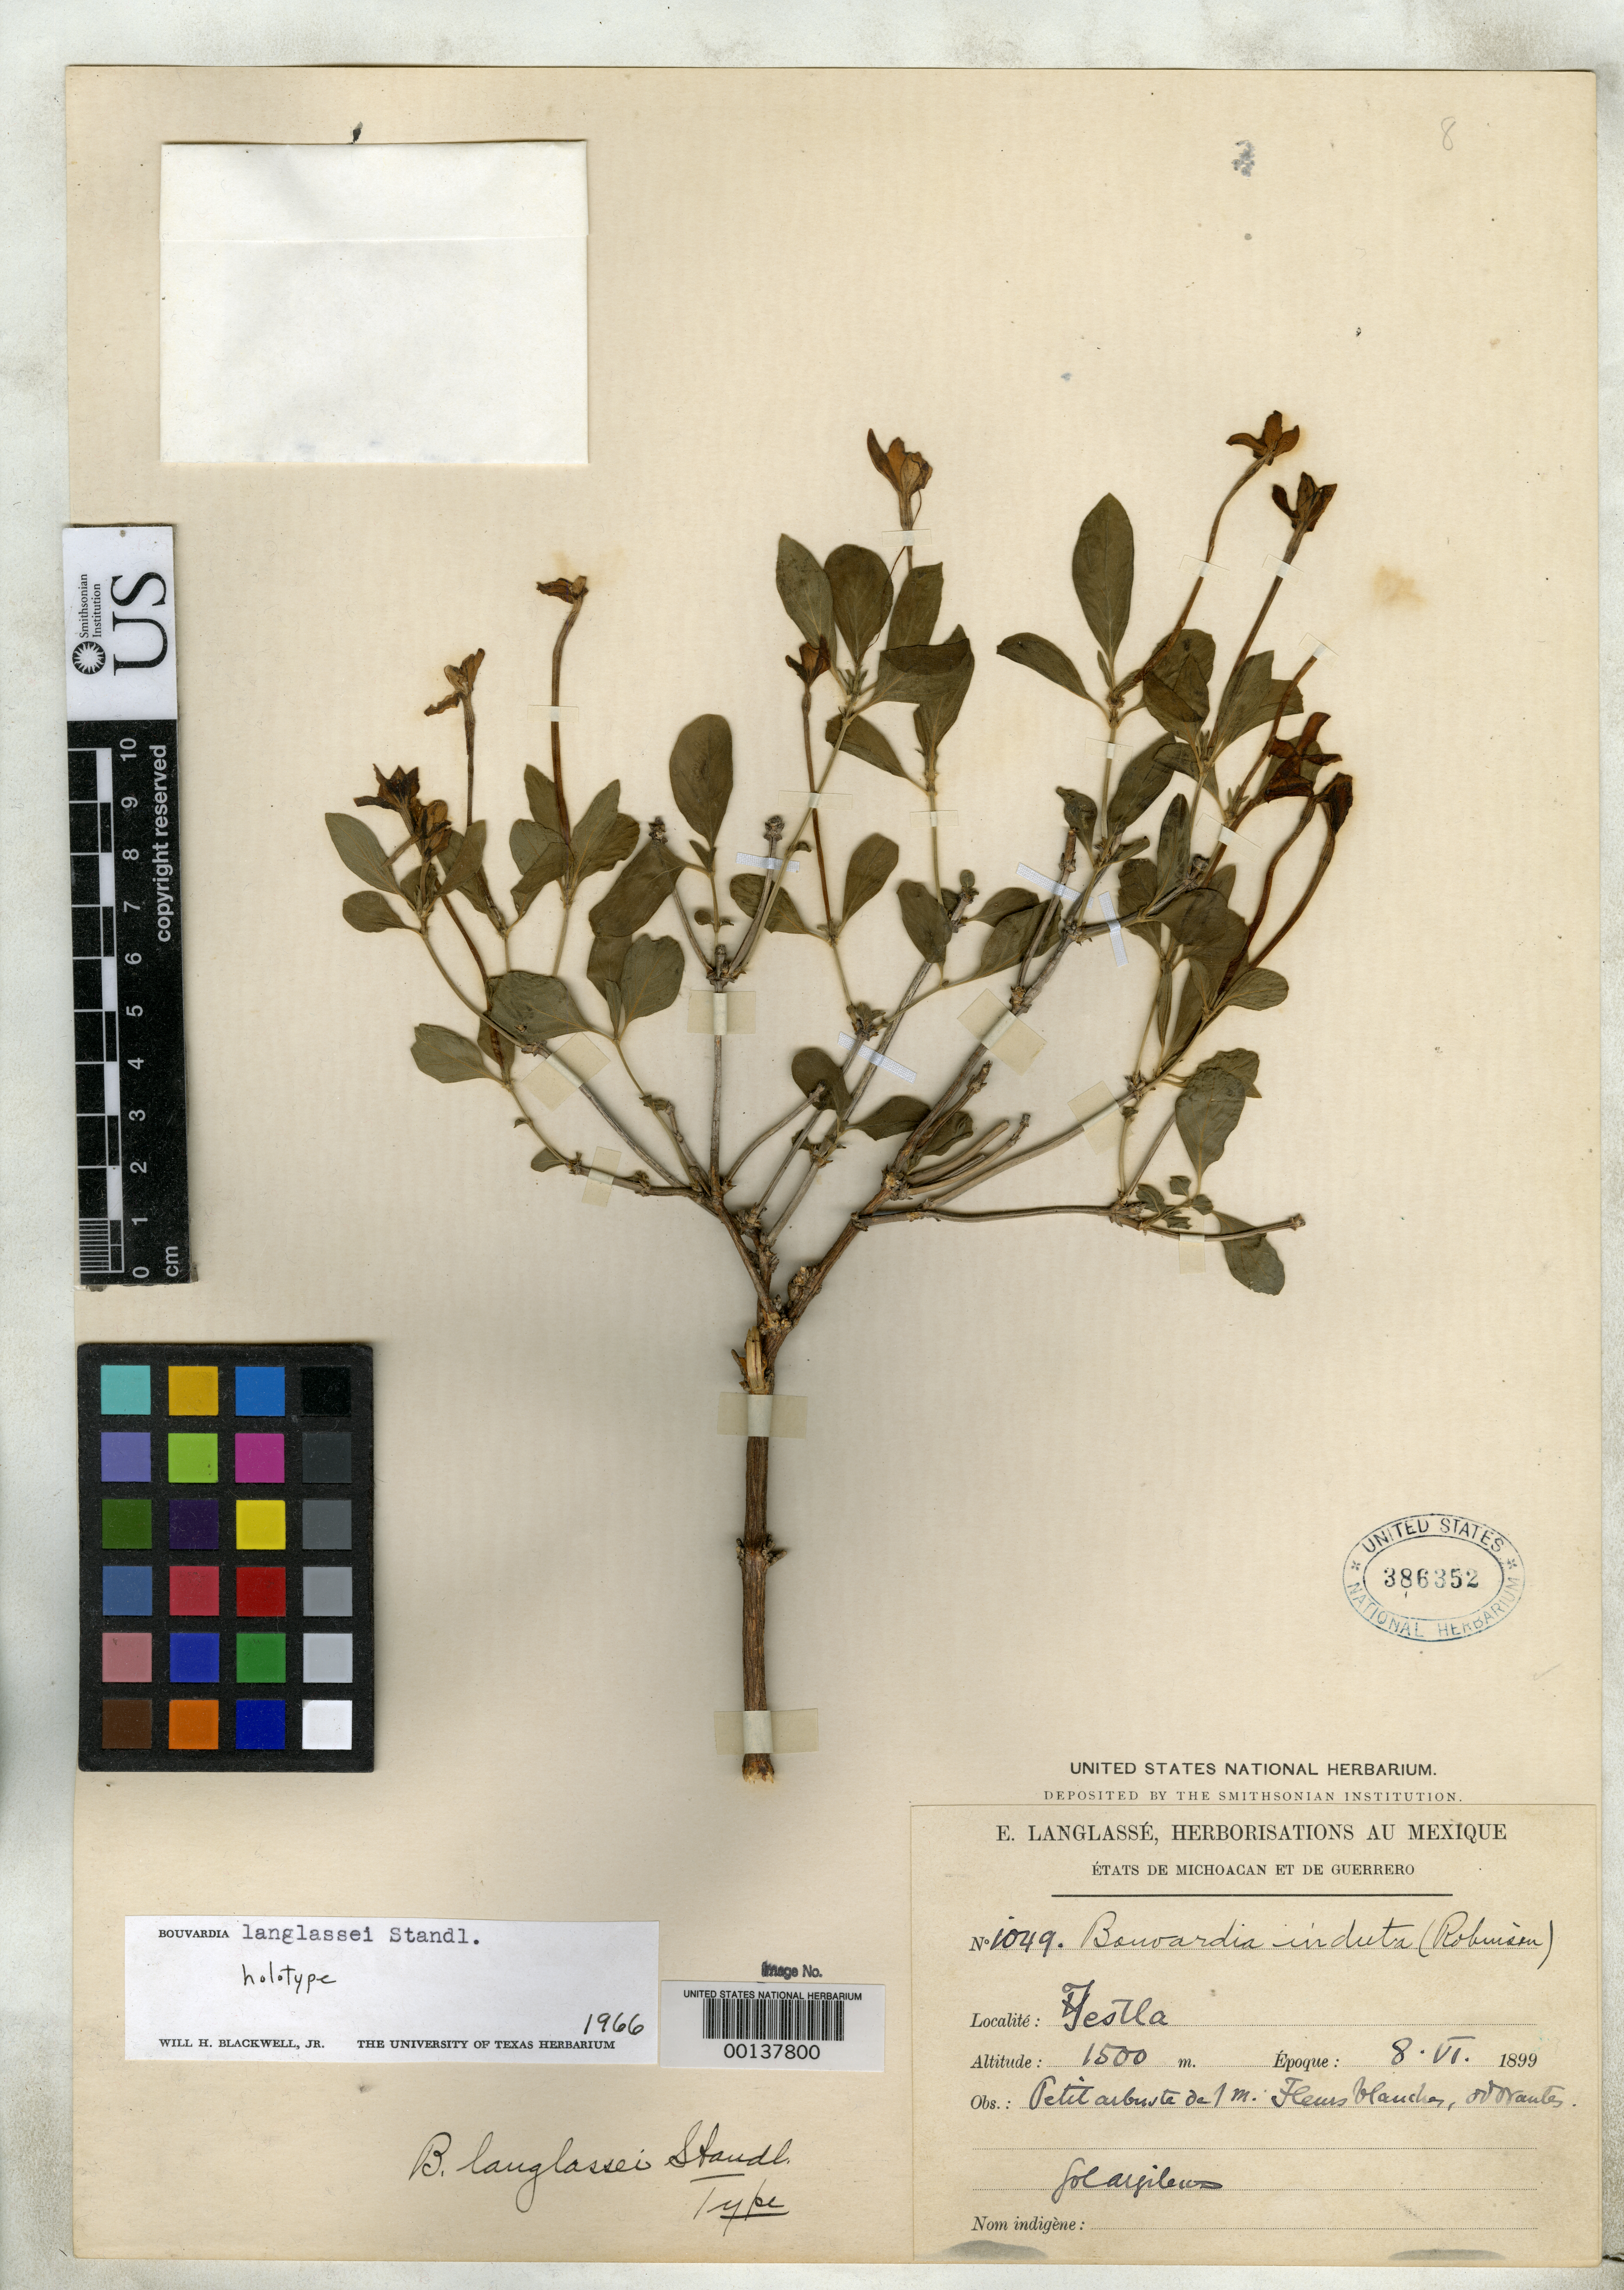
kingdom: Plantae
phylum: Tracheophyta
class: Magnoliopsida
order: Gentianales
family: Rubiaceae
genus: Bouvardia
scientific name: Bouvardia langlassei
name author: Standl.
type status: Holotype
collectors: E. Langlassé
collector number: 1049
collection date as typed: Jun 1899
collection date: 1899-06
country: Mexico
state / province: Guerrero / Michoacán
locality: Testla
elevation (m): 1500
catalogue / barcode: US 386352